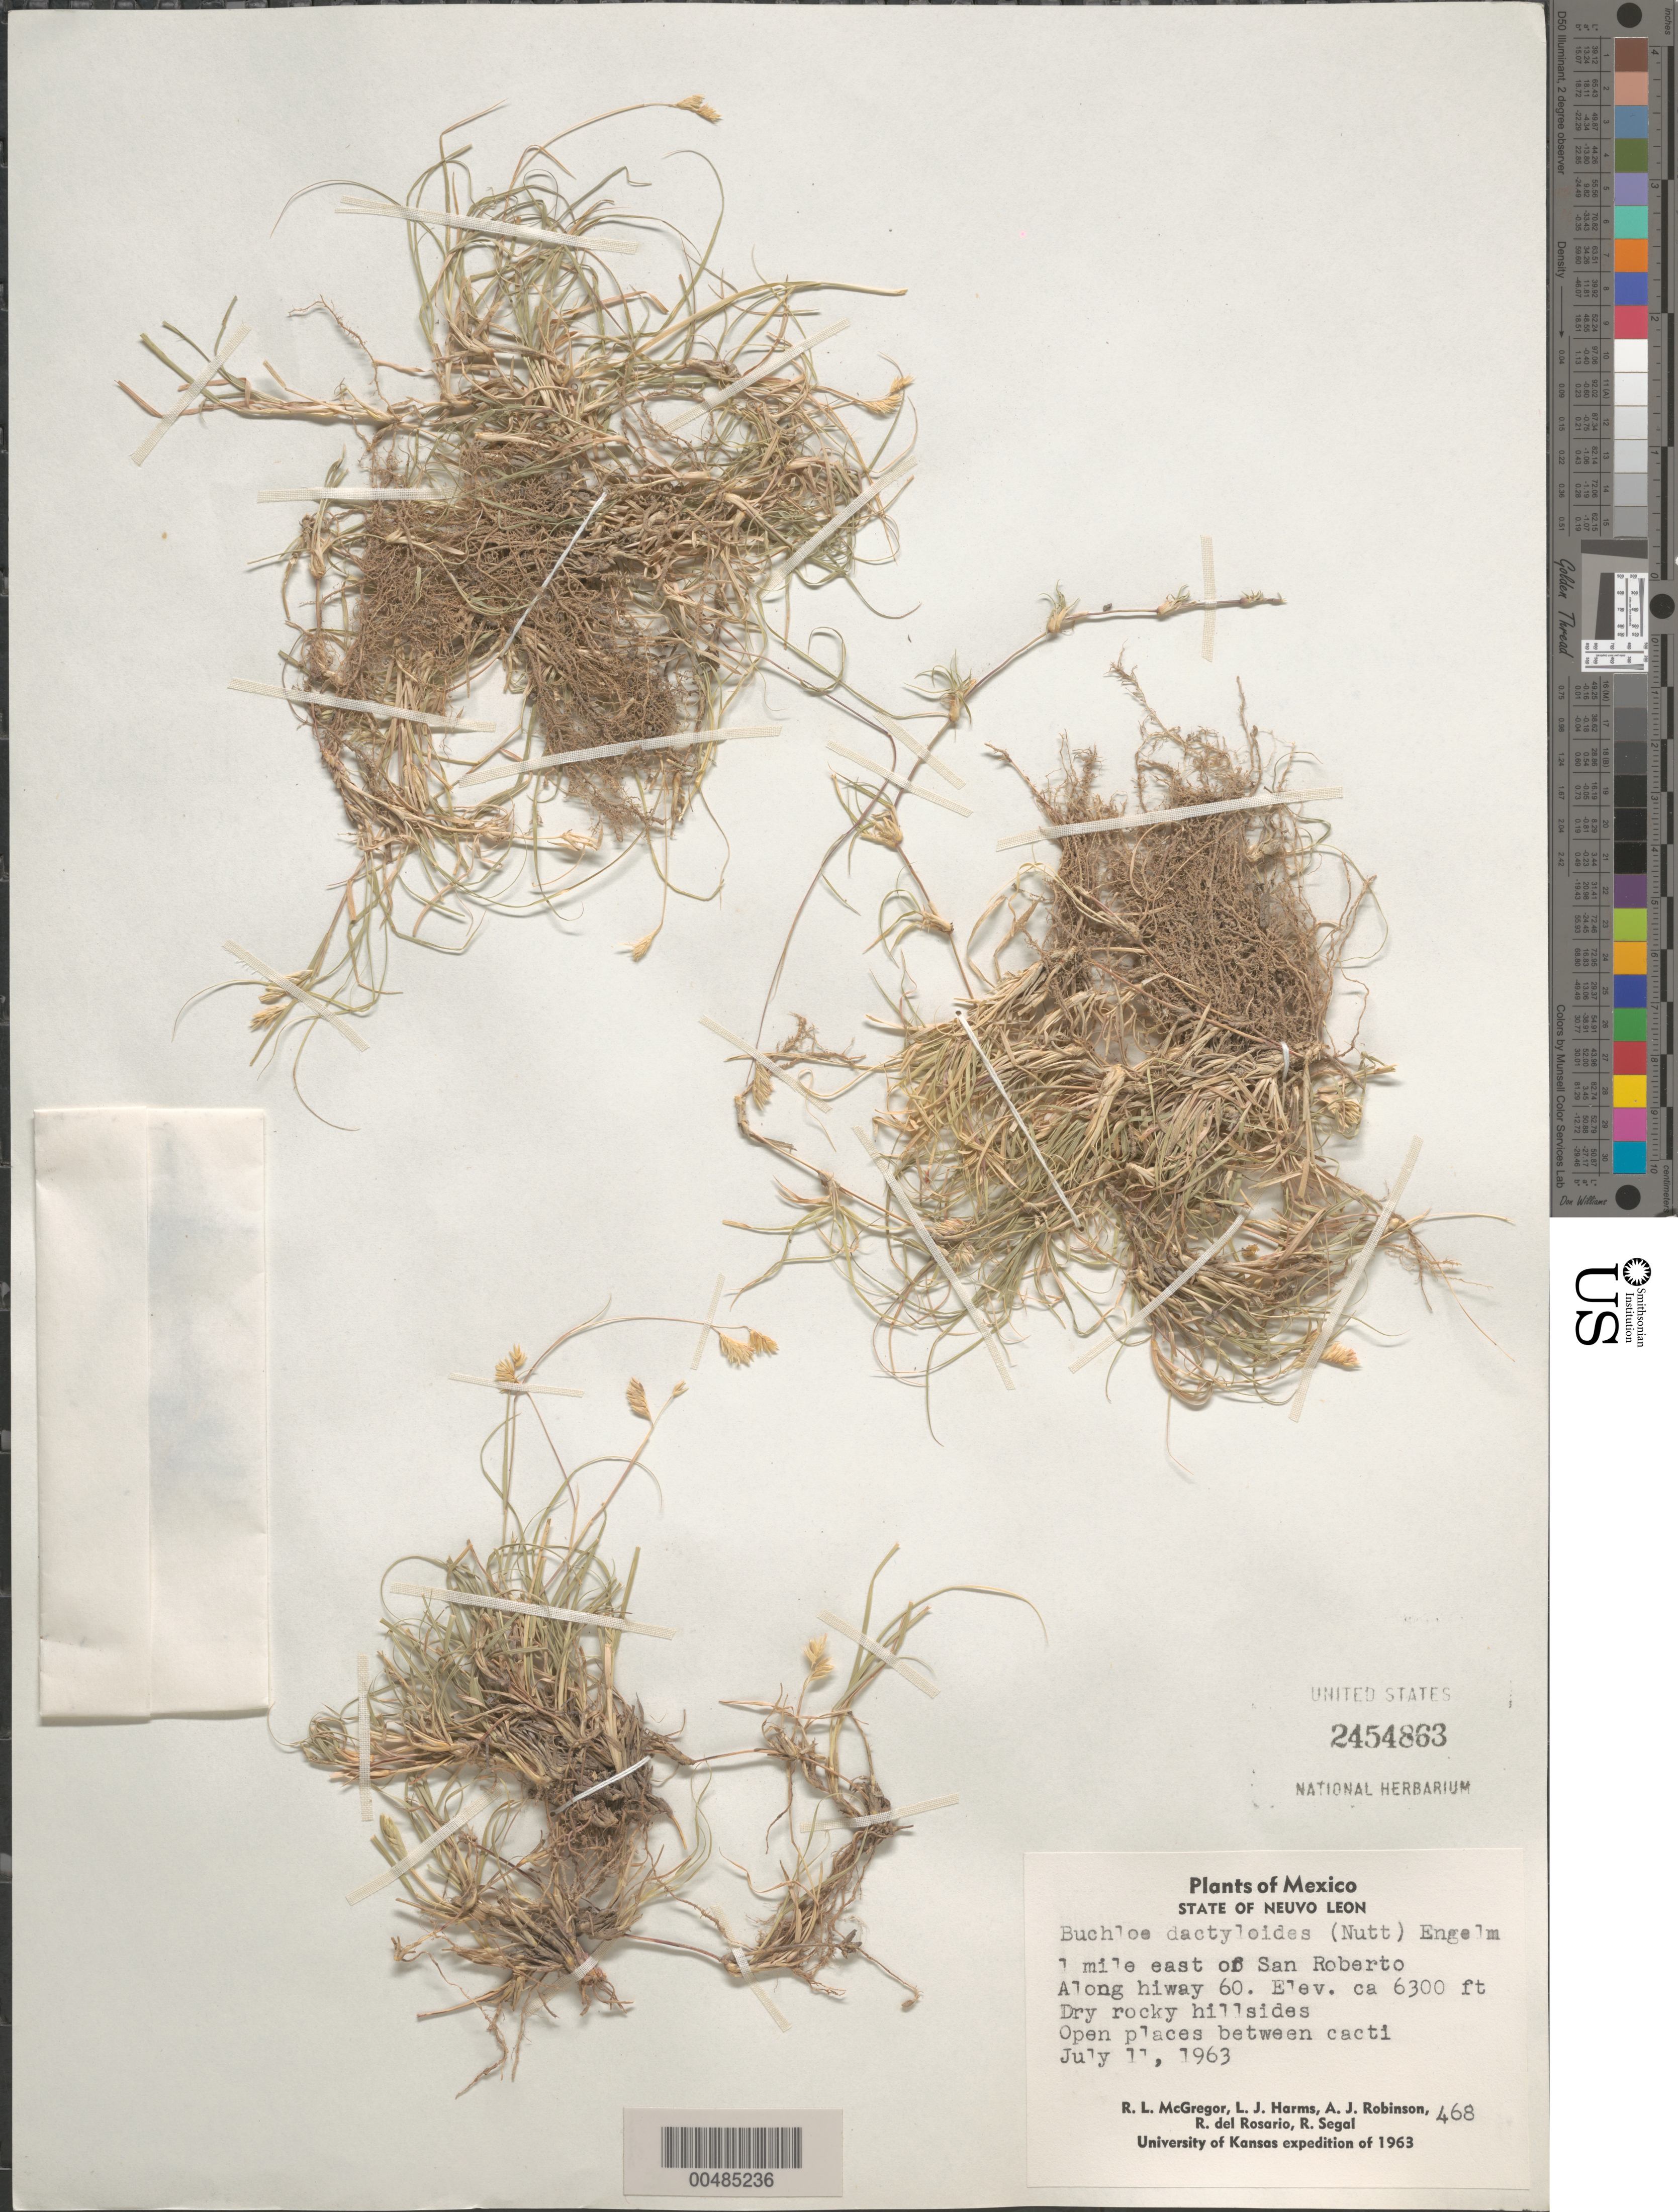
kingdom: Plantae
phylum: Tracheophyta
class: Liliopsida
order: Poales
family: Poaceae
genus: Buchloe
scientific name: Buchloe dactyloides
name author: (Nutt.) Engelm.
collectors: R. McGregor, L. Harms & A. J. Robinson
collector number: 468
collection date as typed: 11 Jul 1963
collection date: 1963-07-11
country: Mexico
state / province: Nuevo León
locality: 1 mi E of San Roberto, along Hwy 60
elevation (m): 1920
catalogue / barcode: US 2454863